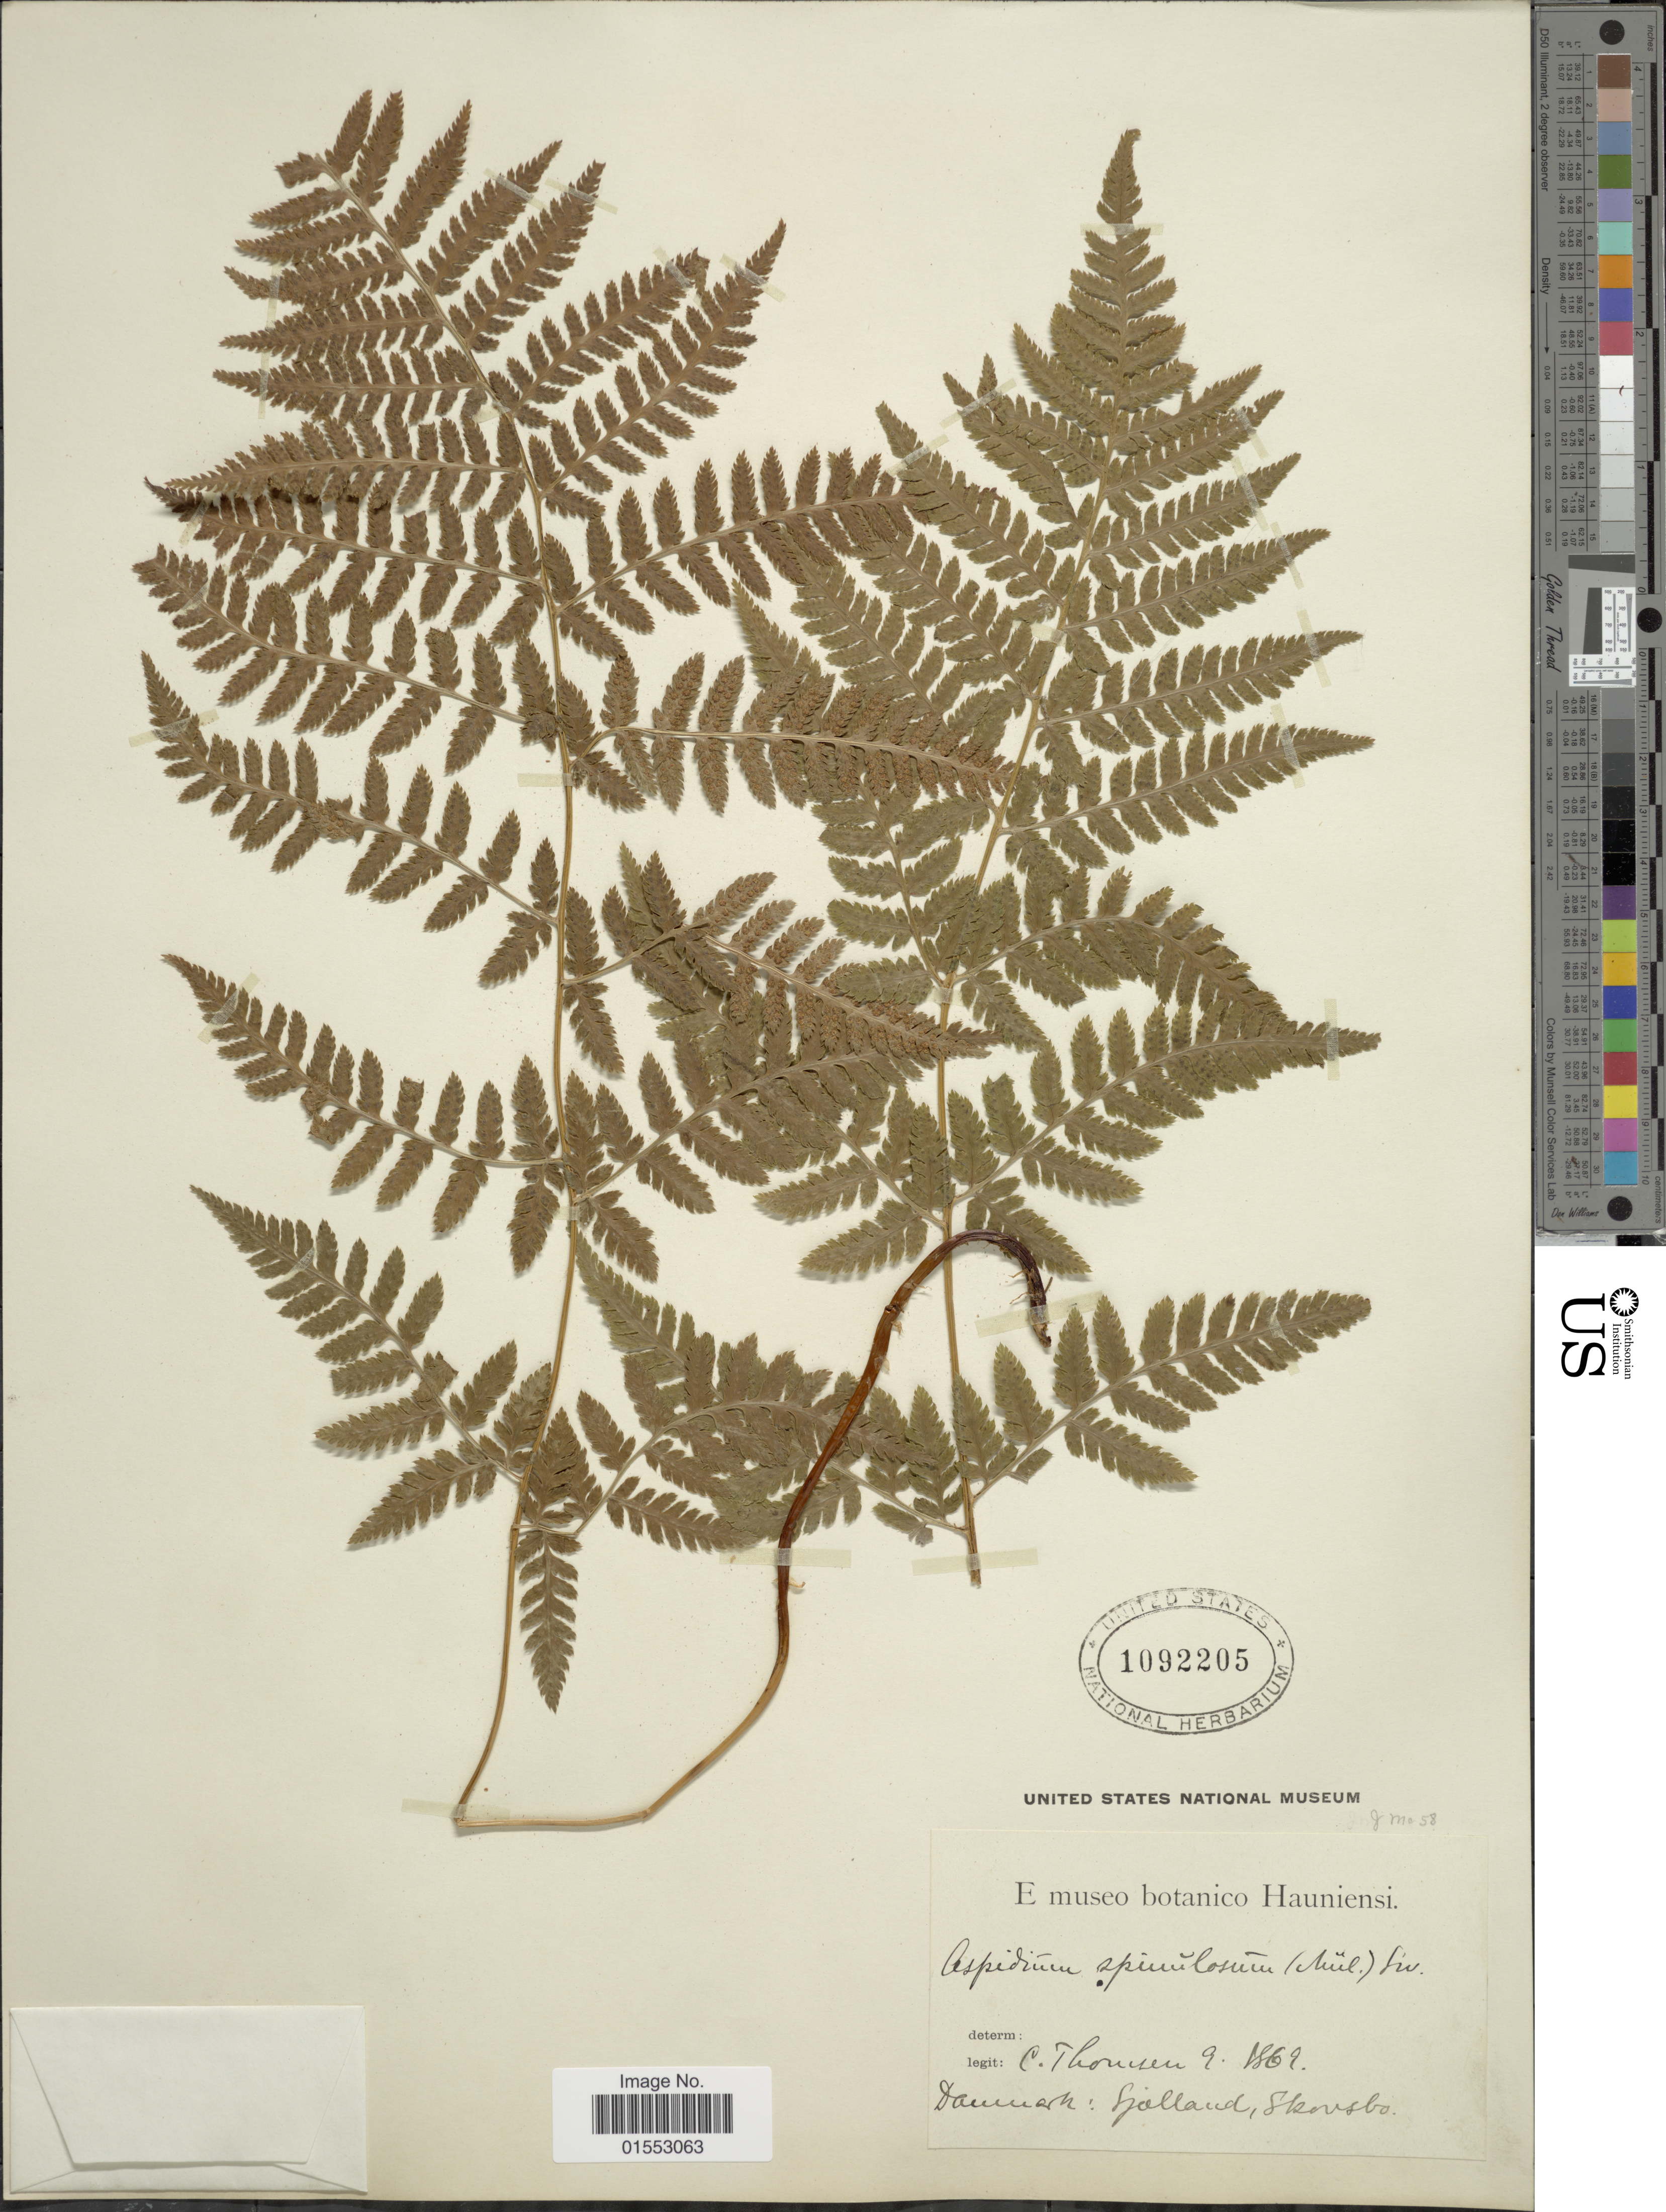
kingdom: Plantae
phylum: Tracheophyta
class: Polypodiopsida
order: Polypodiales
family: Dryopteridaceae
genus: Dryopteris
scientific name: Dryopteris carthusiana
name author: (Villars) H.P. Fuchs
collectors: C. Thomsen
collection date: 1869-09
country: Denmark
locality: Danmark, Sjaelland, Skovsbo.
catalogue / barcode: US 1092205